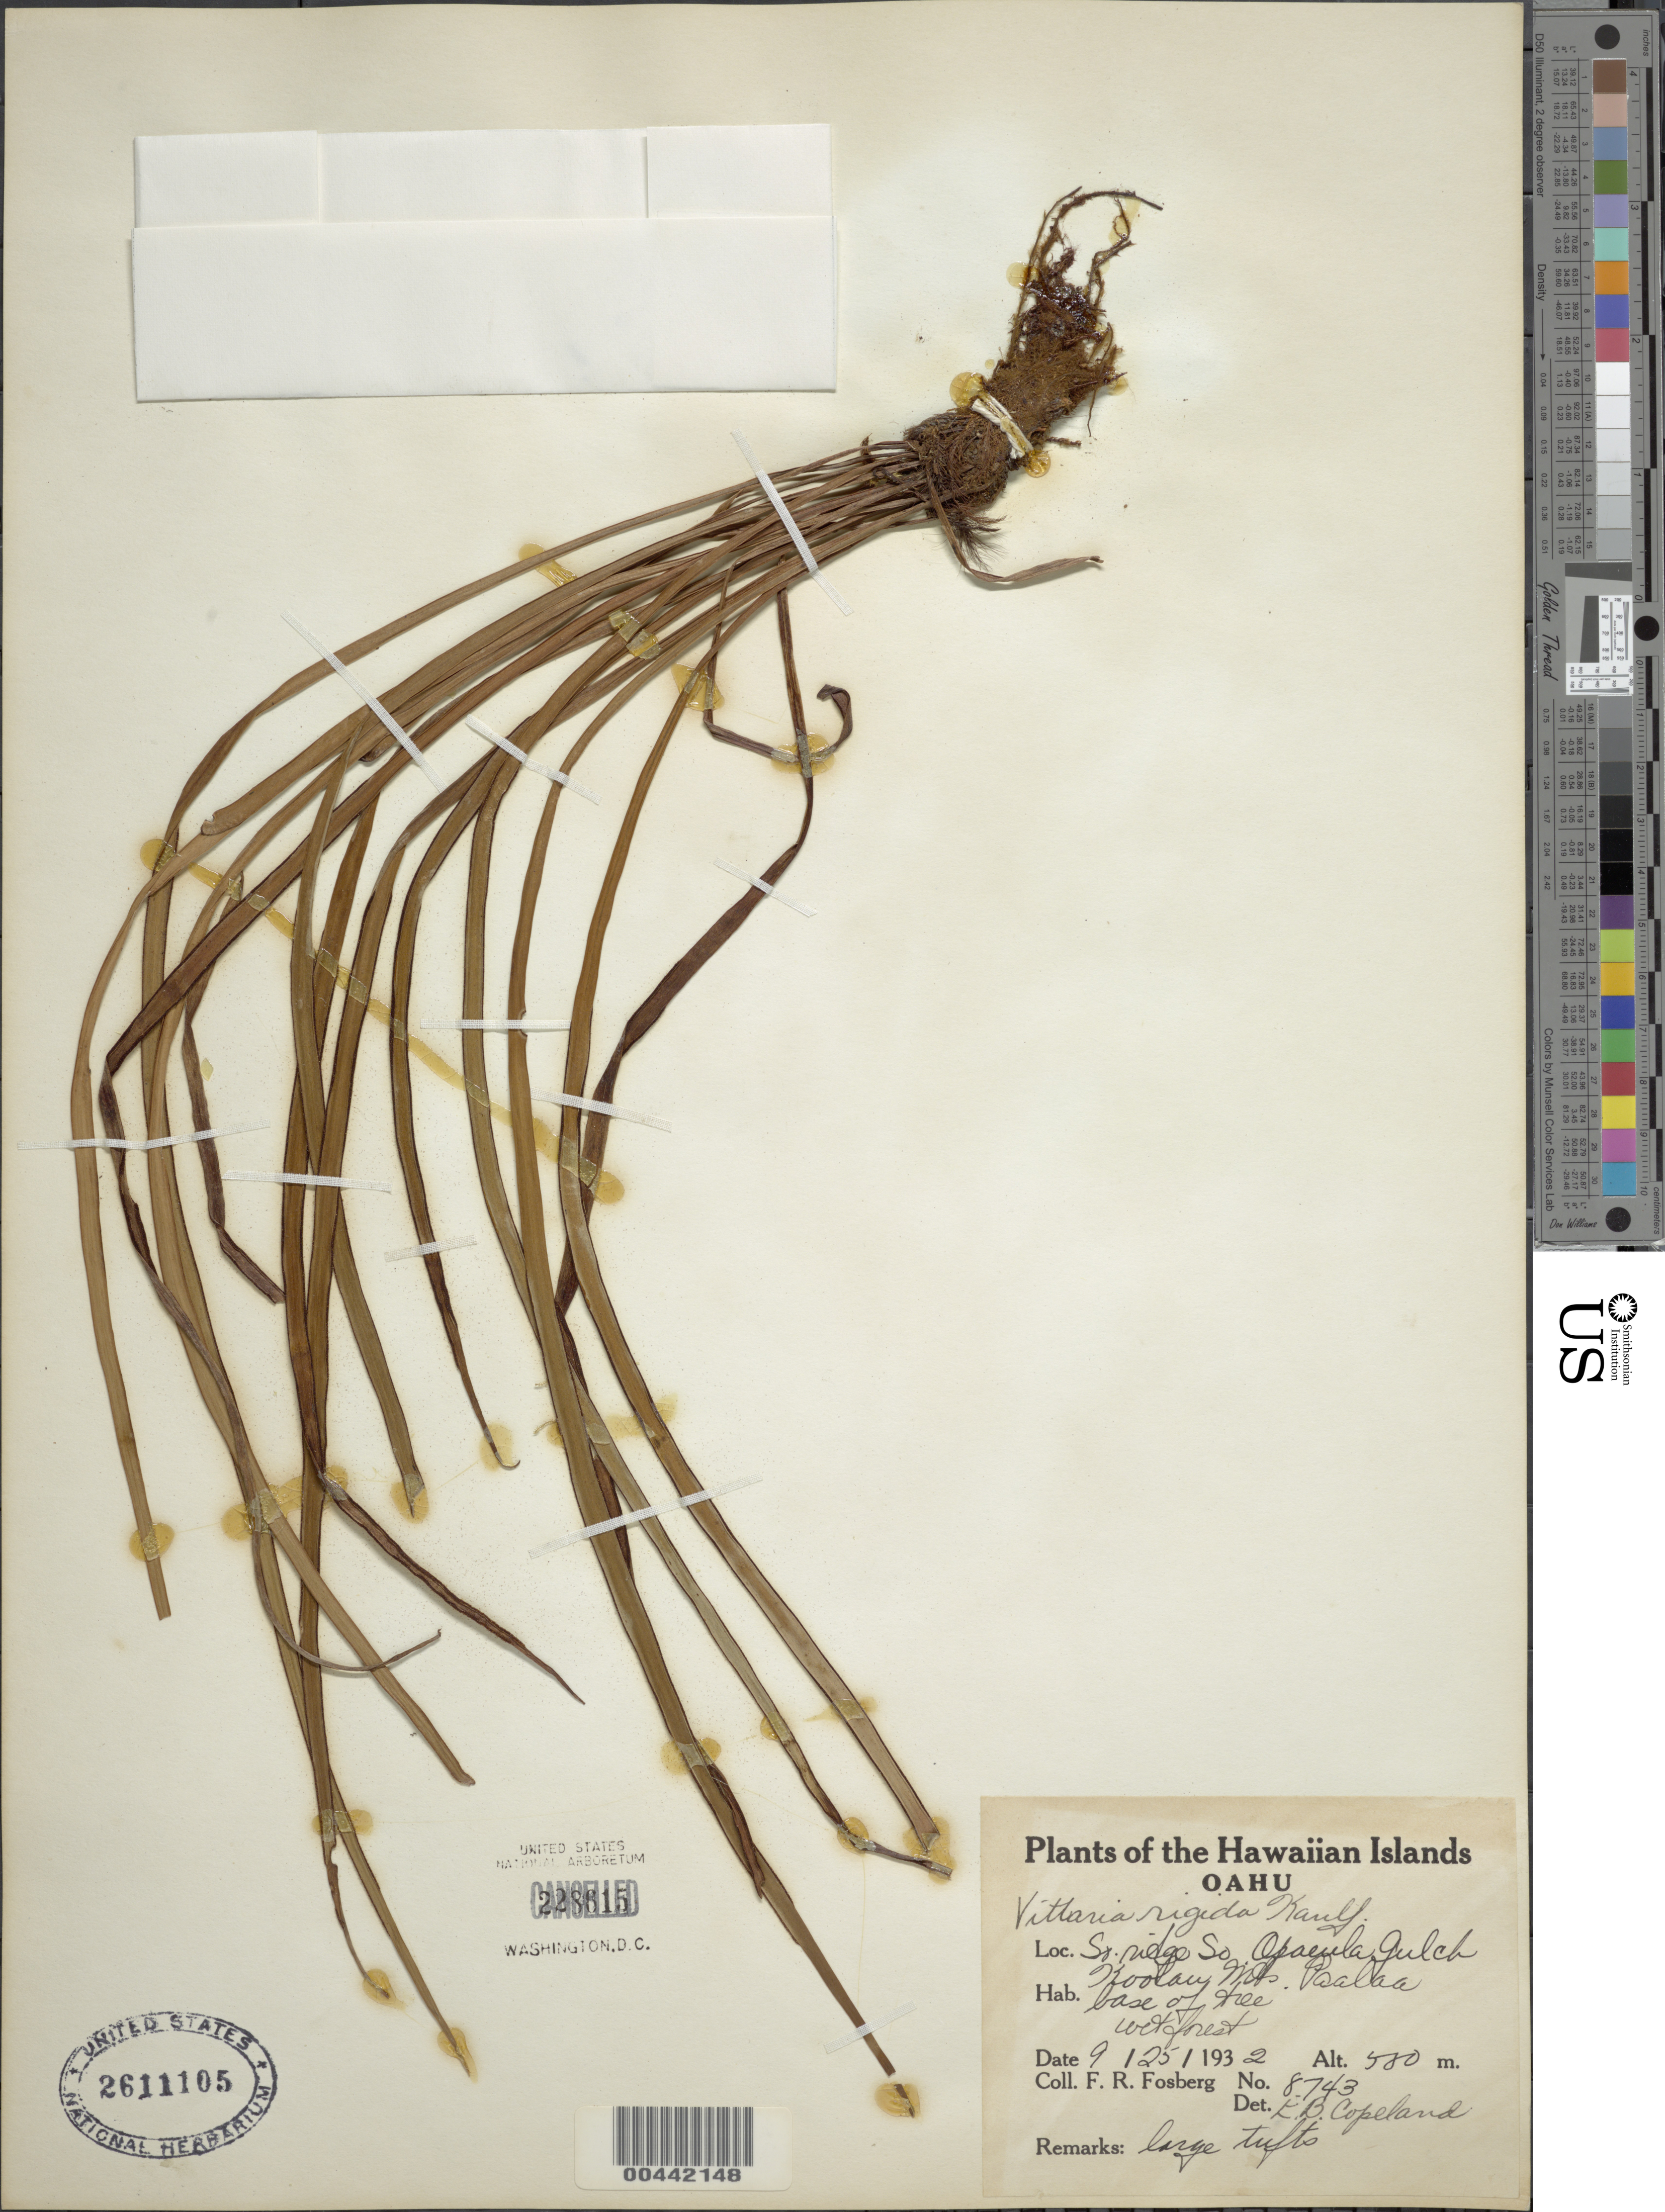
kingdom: Plantae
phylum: Tracheophyta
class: Polypodiopsida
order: Polypodiales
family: Pteridaceae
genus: Haplopteris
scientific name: Haplopteris elongata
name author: (Sw.) Crane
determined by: Wagner, W. L., (BOT), Smithsonian Institution - National Museum of Natural History (UNITED STATES)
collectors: F. R. Fosberg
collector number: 8743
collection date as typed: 25 Sep 1932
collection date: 1932-09-25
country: United States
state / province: Hawaii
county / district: Honolulu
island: Oahu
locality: S ridge S Opaeula Gulch, Koolau Mts., Paalaa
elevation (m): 580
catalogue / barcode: US 2611105